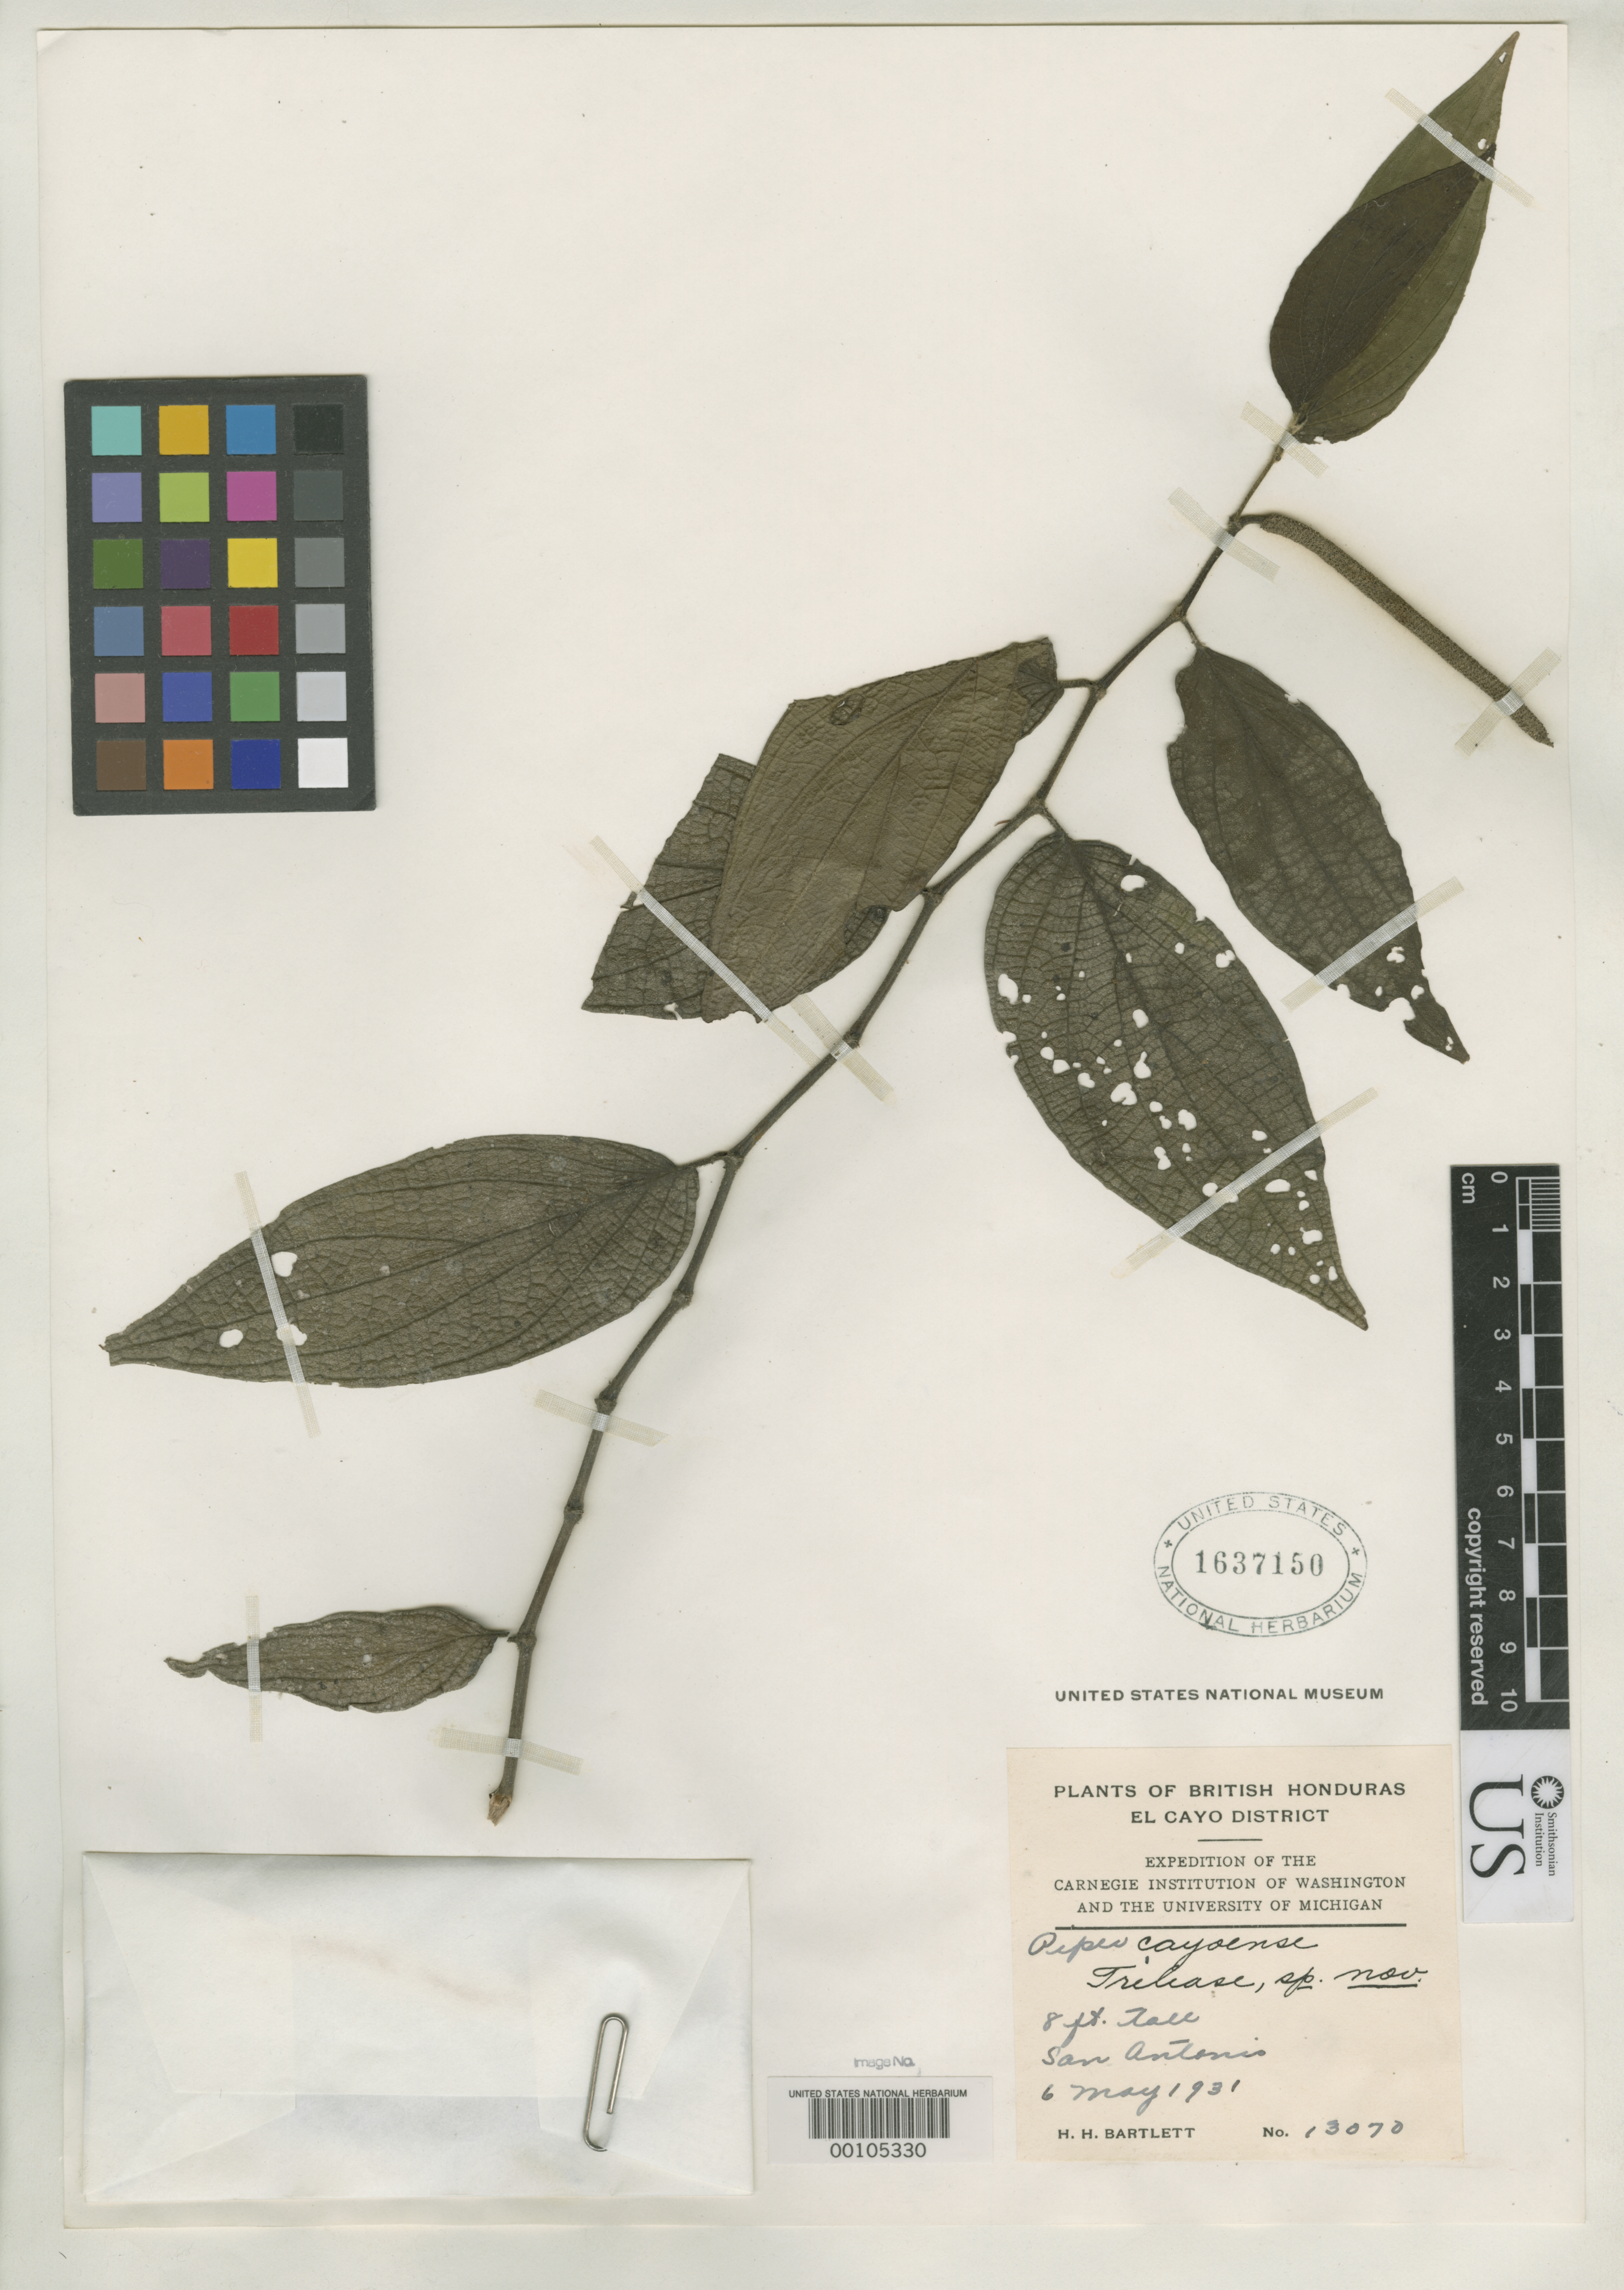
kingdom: Plantae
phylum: Tracheophyta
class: Magnoliopsida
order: Piperales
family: Piperaceae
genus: Piper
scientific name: Piper cayoense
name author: Trel. in Standl.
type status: Isotype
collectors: H. H. Bartlett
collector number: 13070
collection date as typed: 06 May 1931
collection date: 1931-05-06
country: Belize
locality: San Antonio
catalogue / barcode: US 1637150